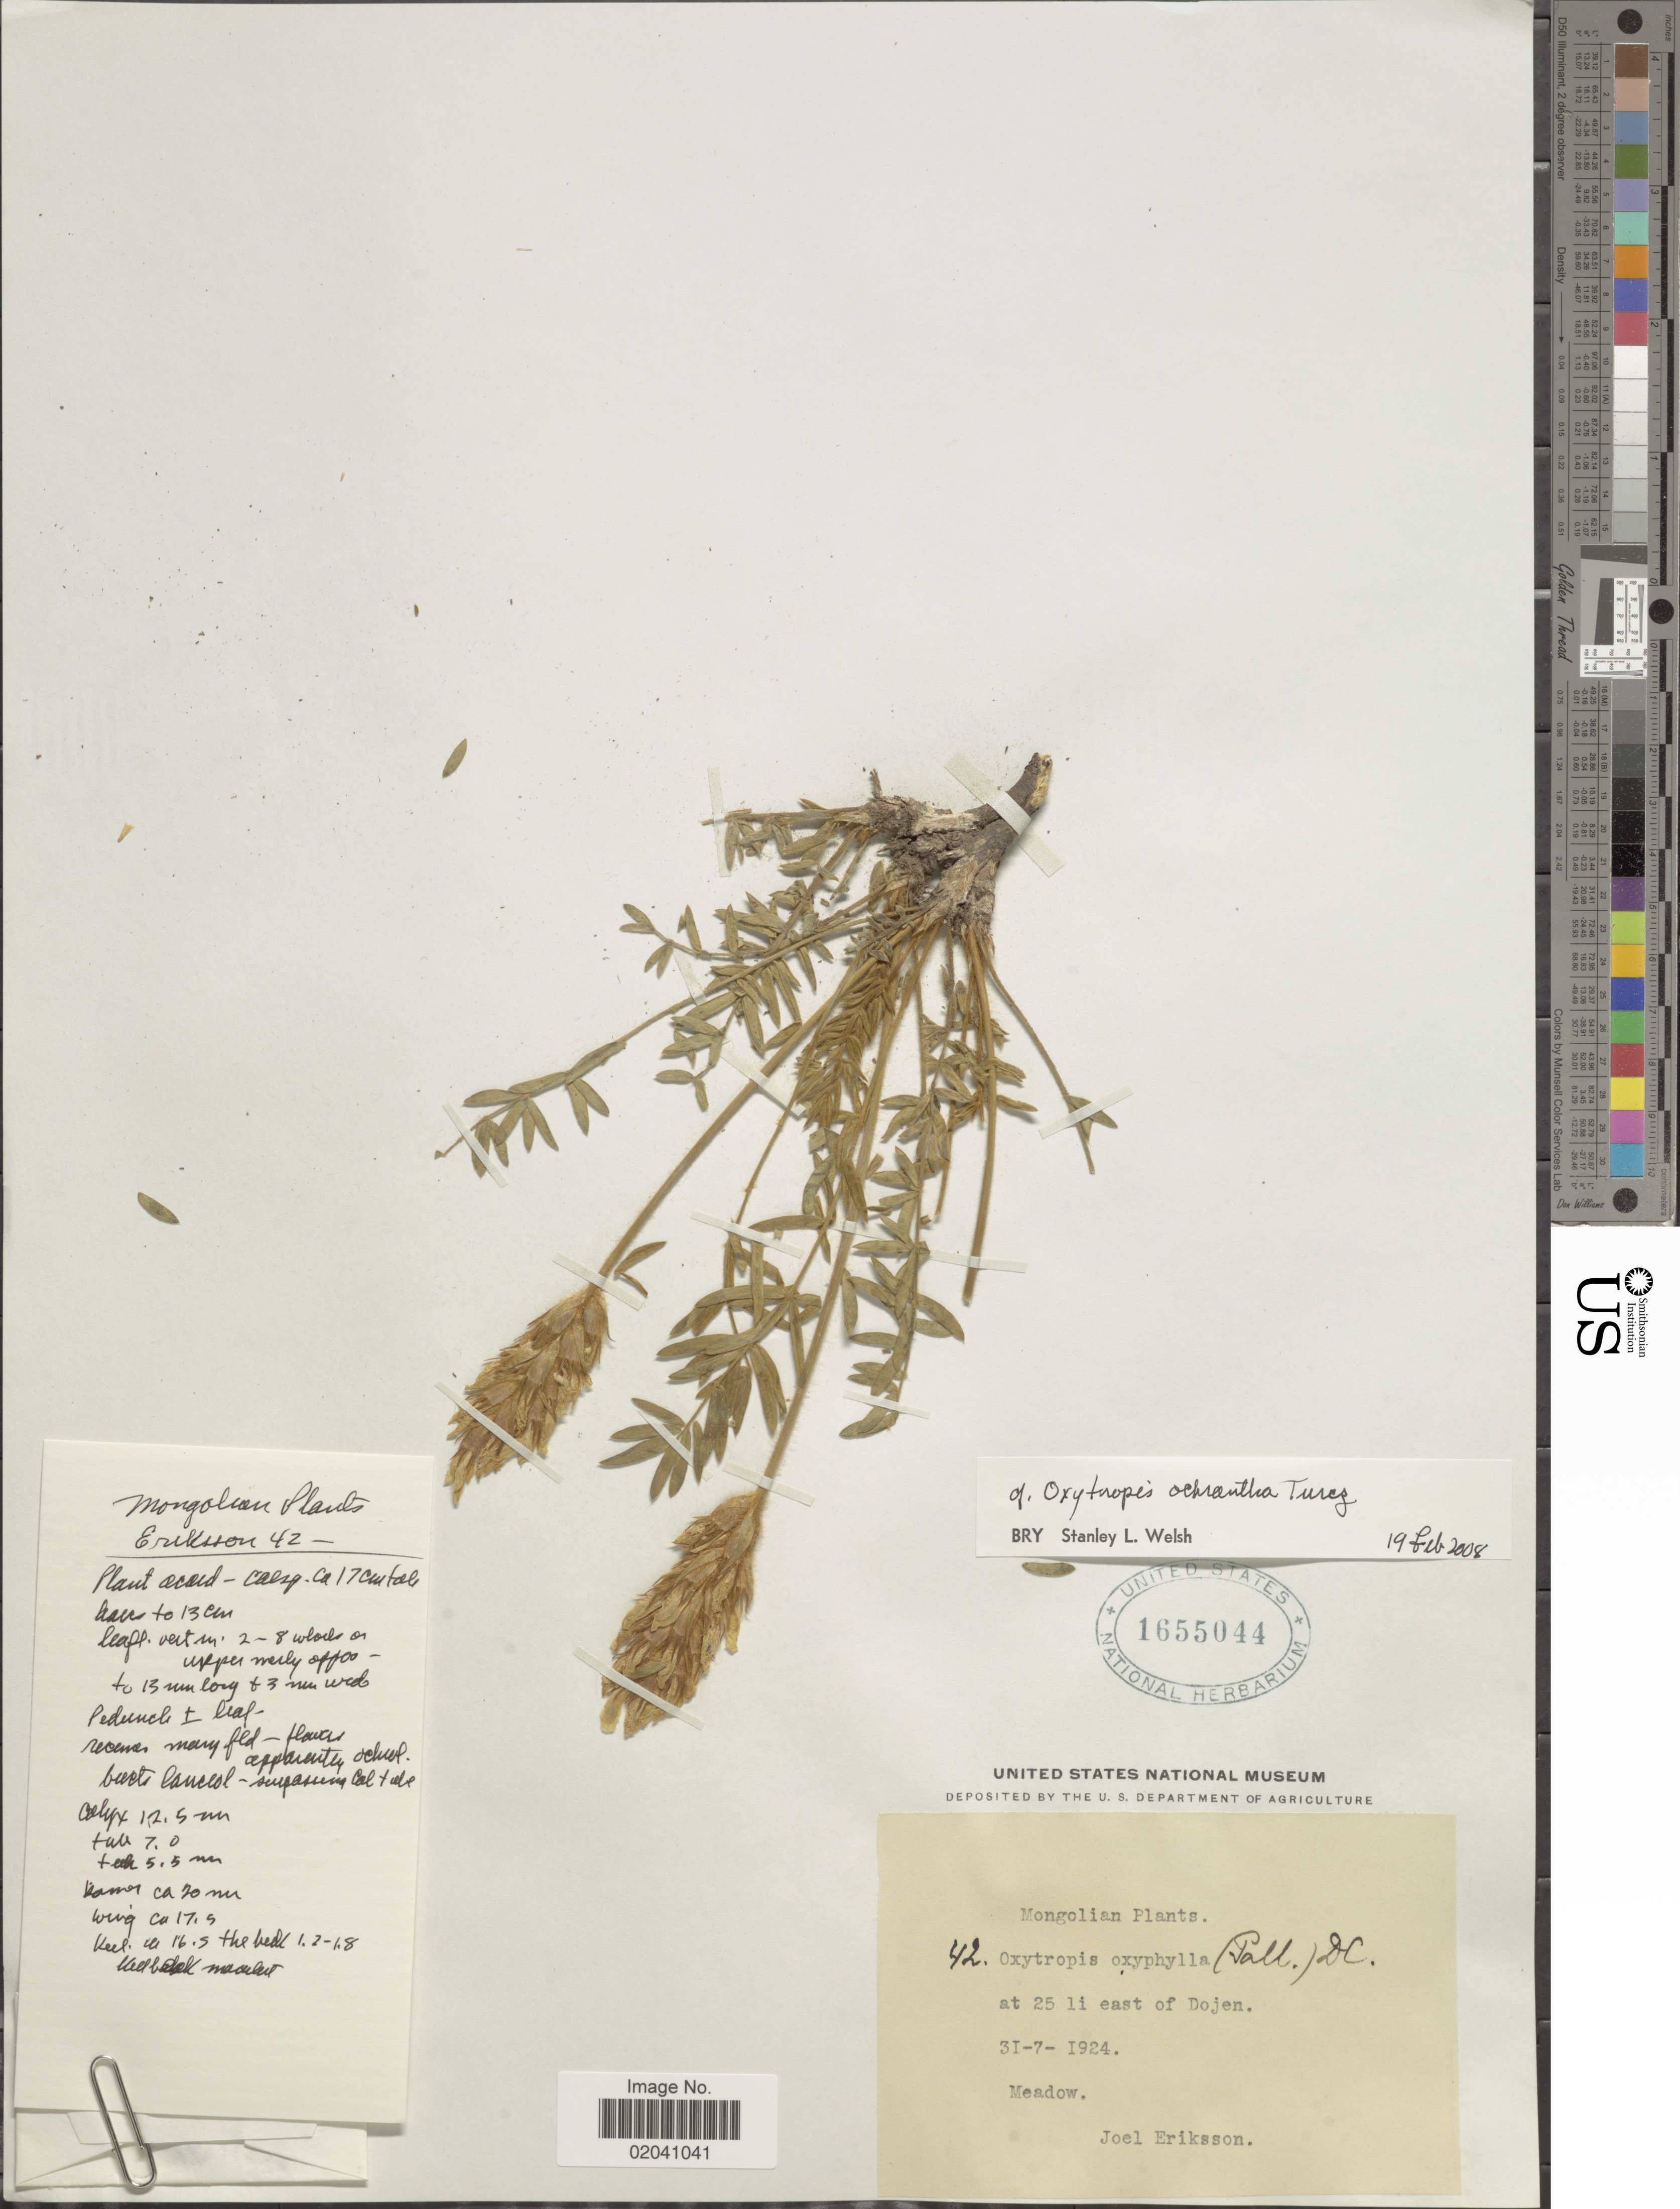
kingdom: Plantae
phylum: Tracheophyta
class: Magnoliopsida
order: Fabales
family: Fabaceae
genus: Oxytropis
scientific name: Oxytropis ochrantha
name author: Turcz.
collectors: J. Eriksson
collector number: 42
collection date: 1924-07-31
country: Mongolia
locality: At 25 li east of Dojen, meadow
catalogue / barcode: US 1655044